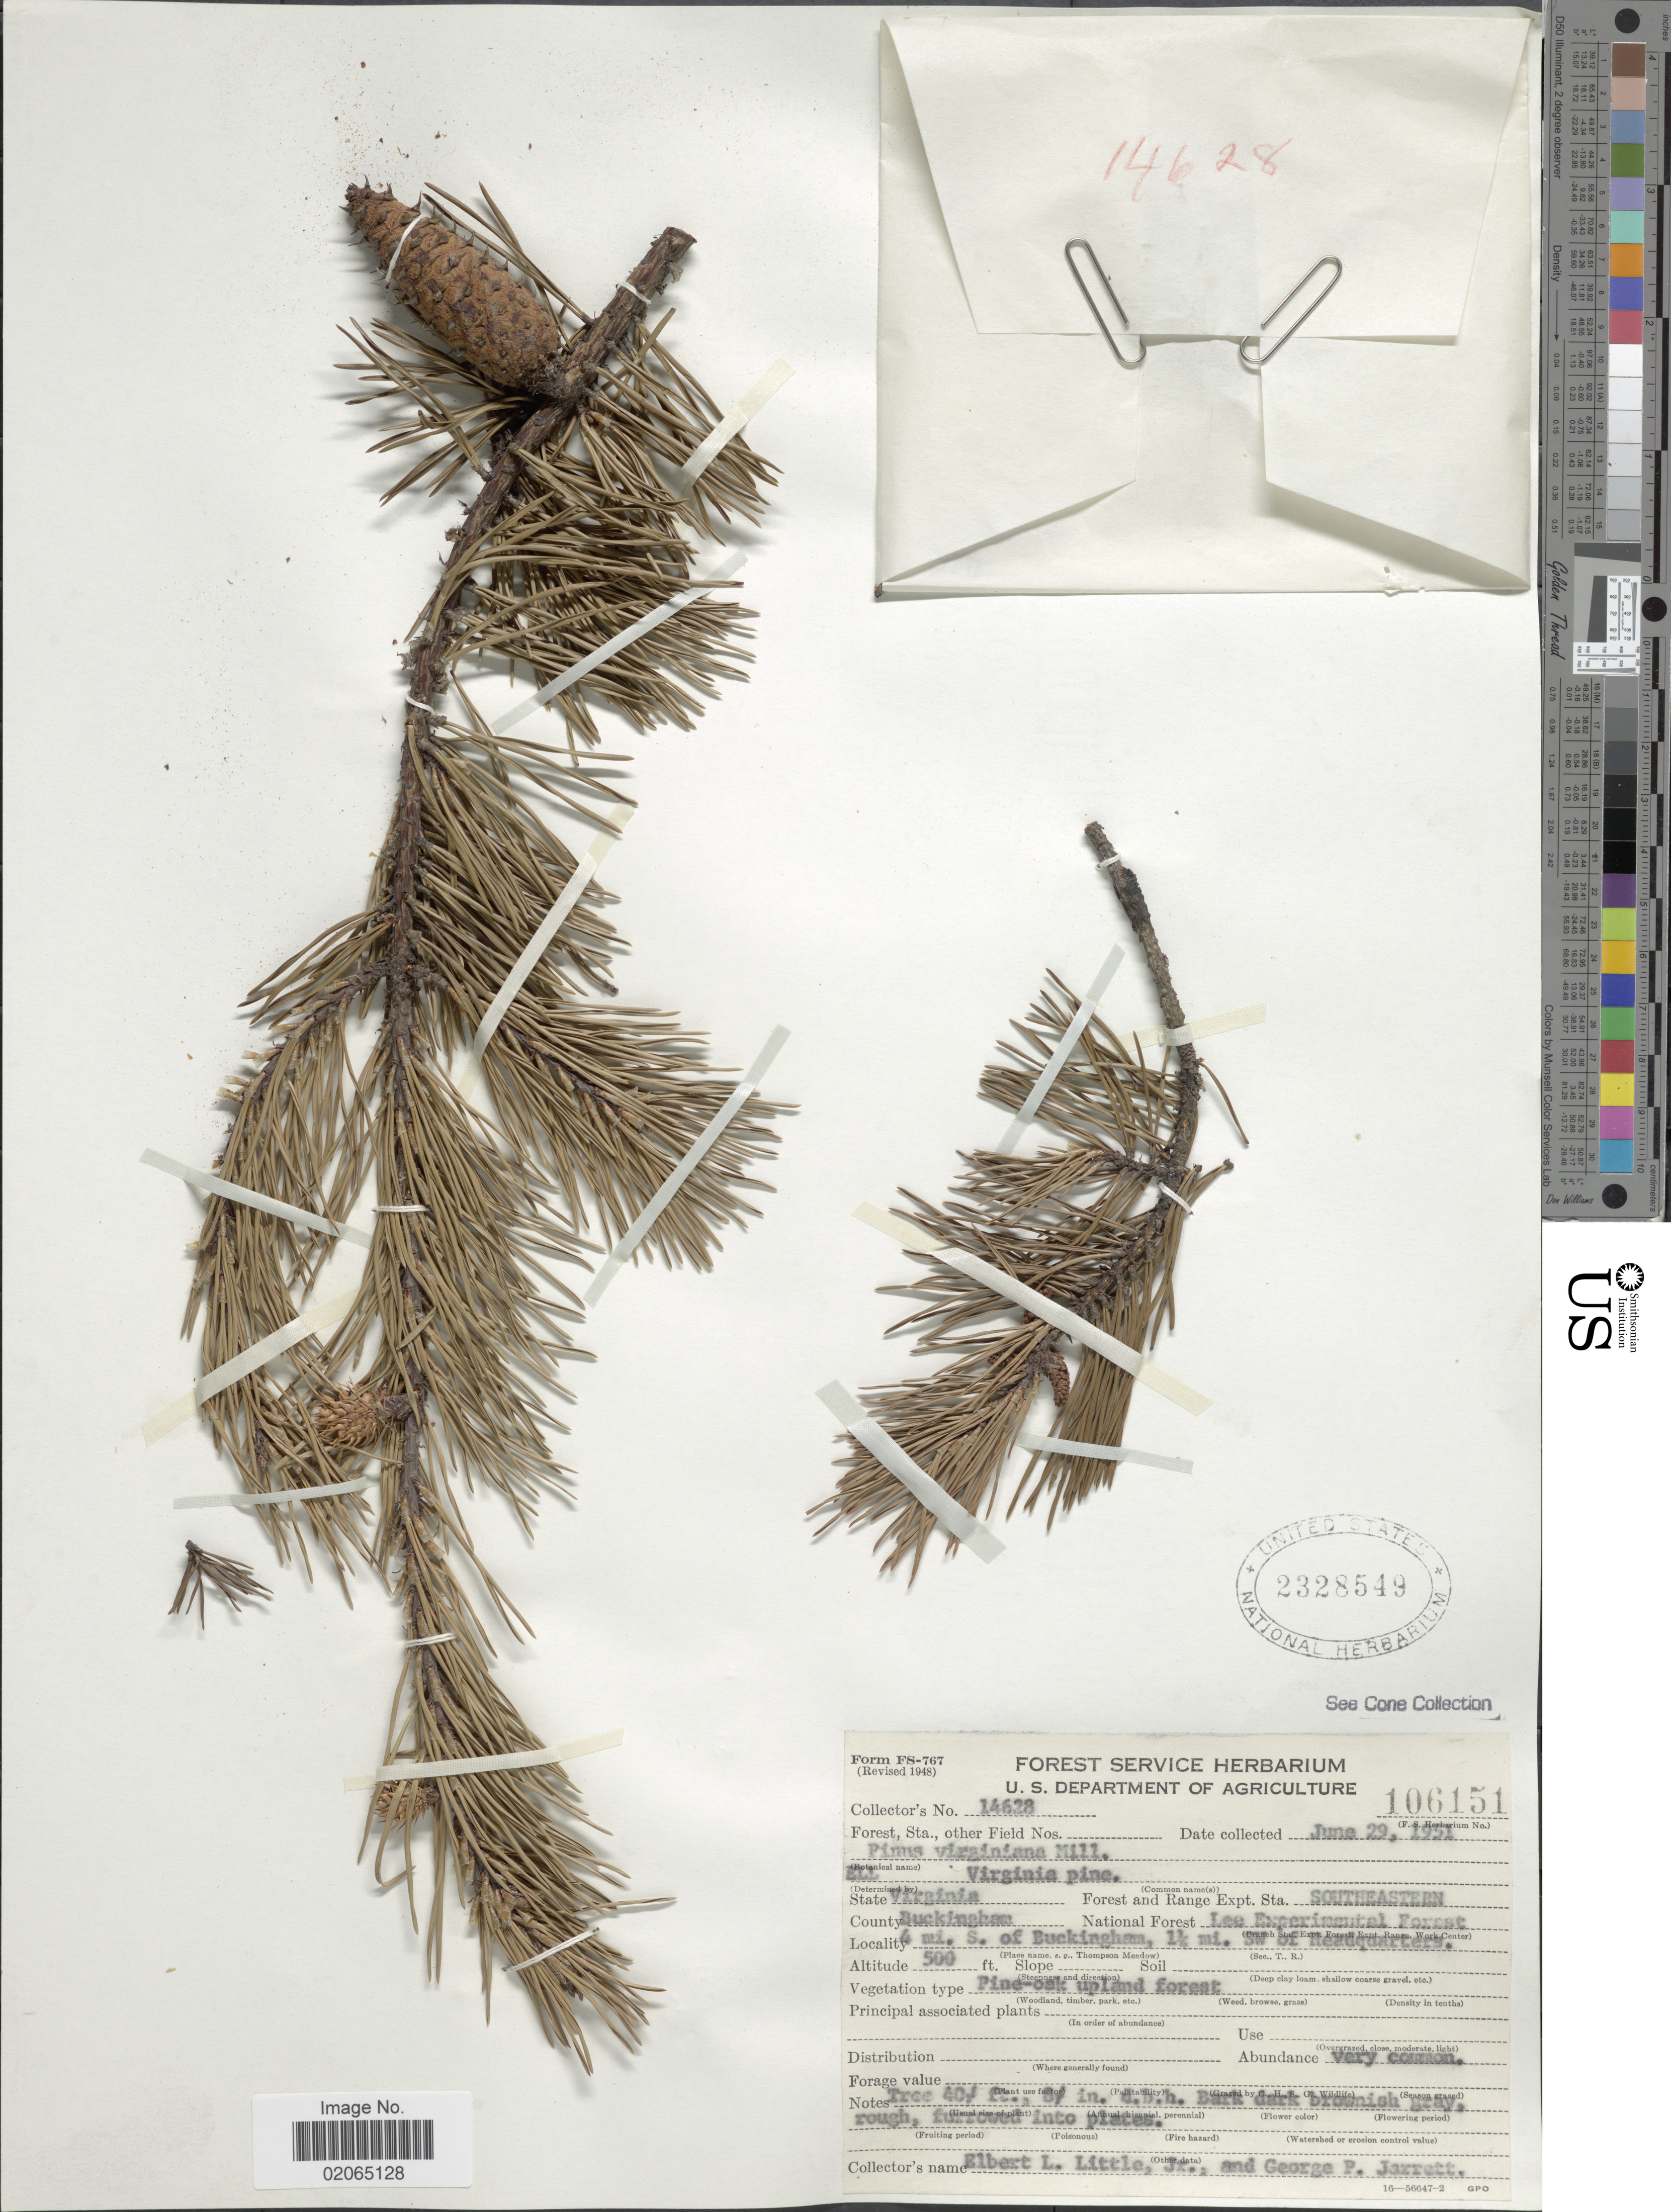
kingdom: Plantae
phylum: Tracheophyta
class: Pinopsida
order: Pinales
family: Pinaceae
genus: Pinus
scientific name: Pinus virginiana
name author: Mill.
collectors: E. L. Little & G. Jarrett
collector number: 14628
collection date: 1951-06-29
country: United States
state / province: Virginia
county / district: Buckingham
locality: Sta. Southeastern. County Buckingham. Lee Experimental Forest. 4 mi. S of Buckingham 1 1/2 mi. SW of Headquarters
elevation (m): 152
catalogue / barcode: US 2328549